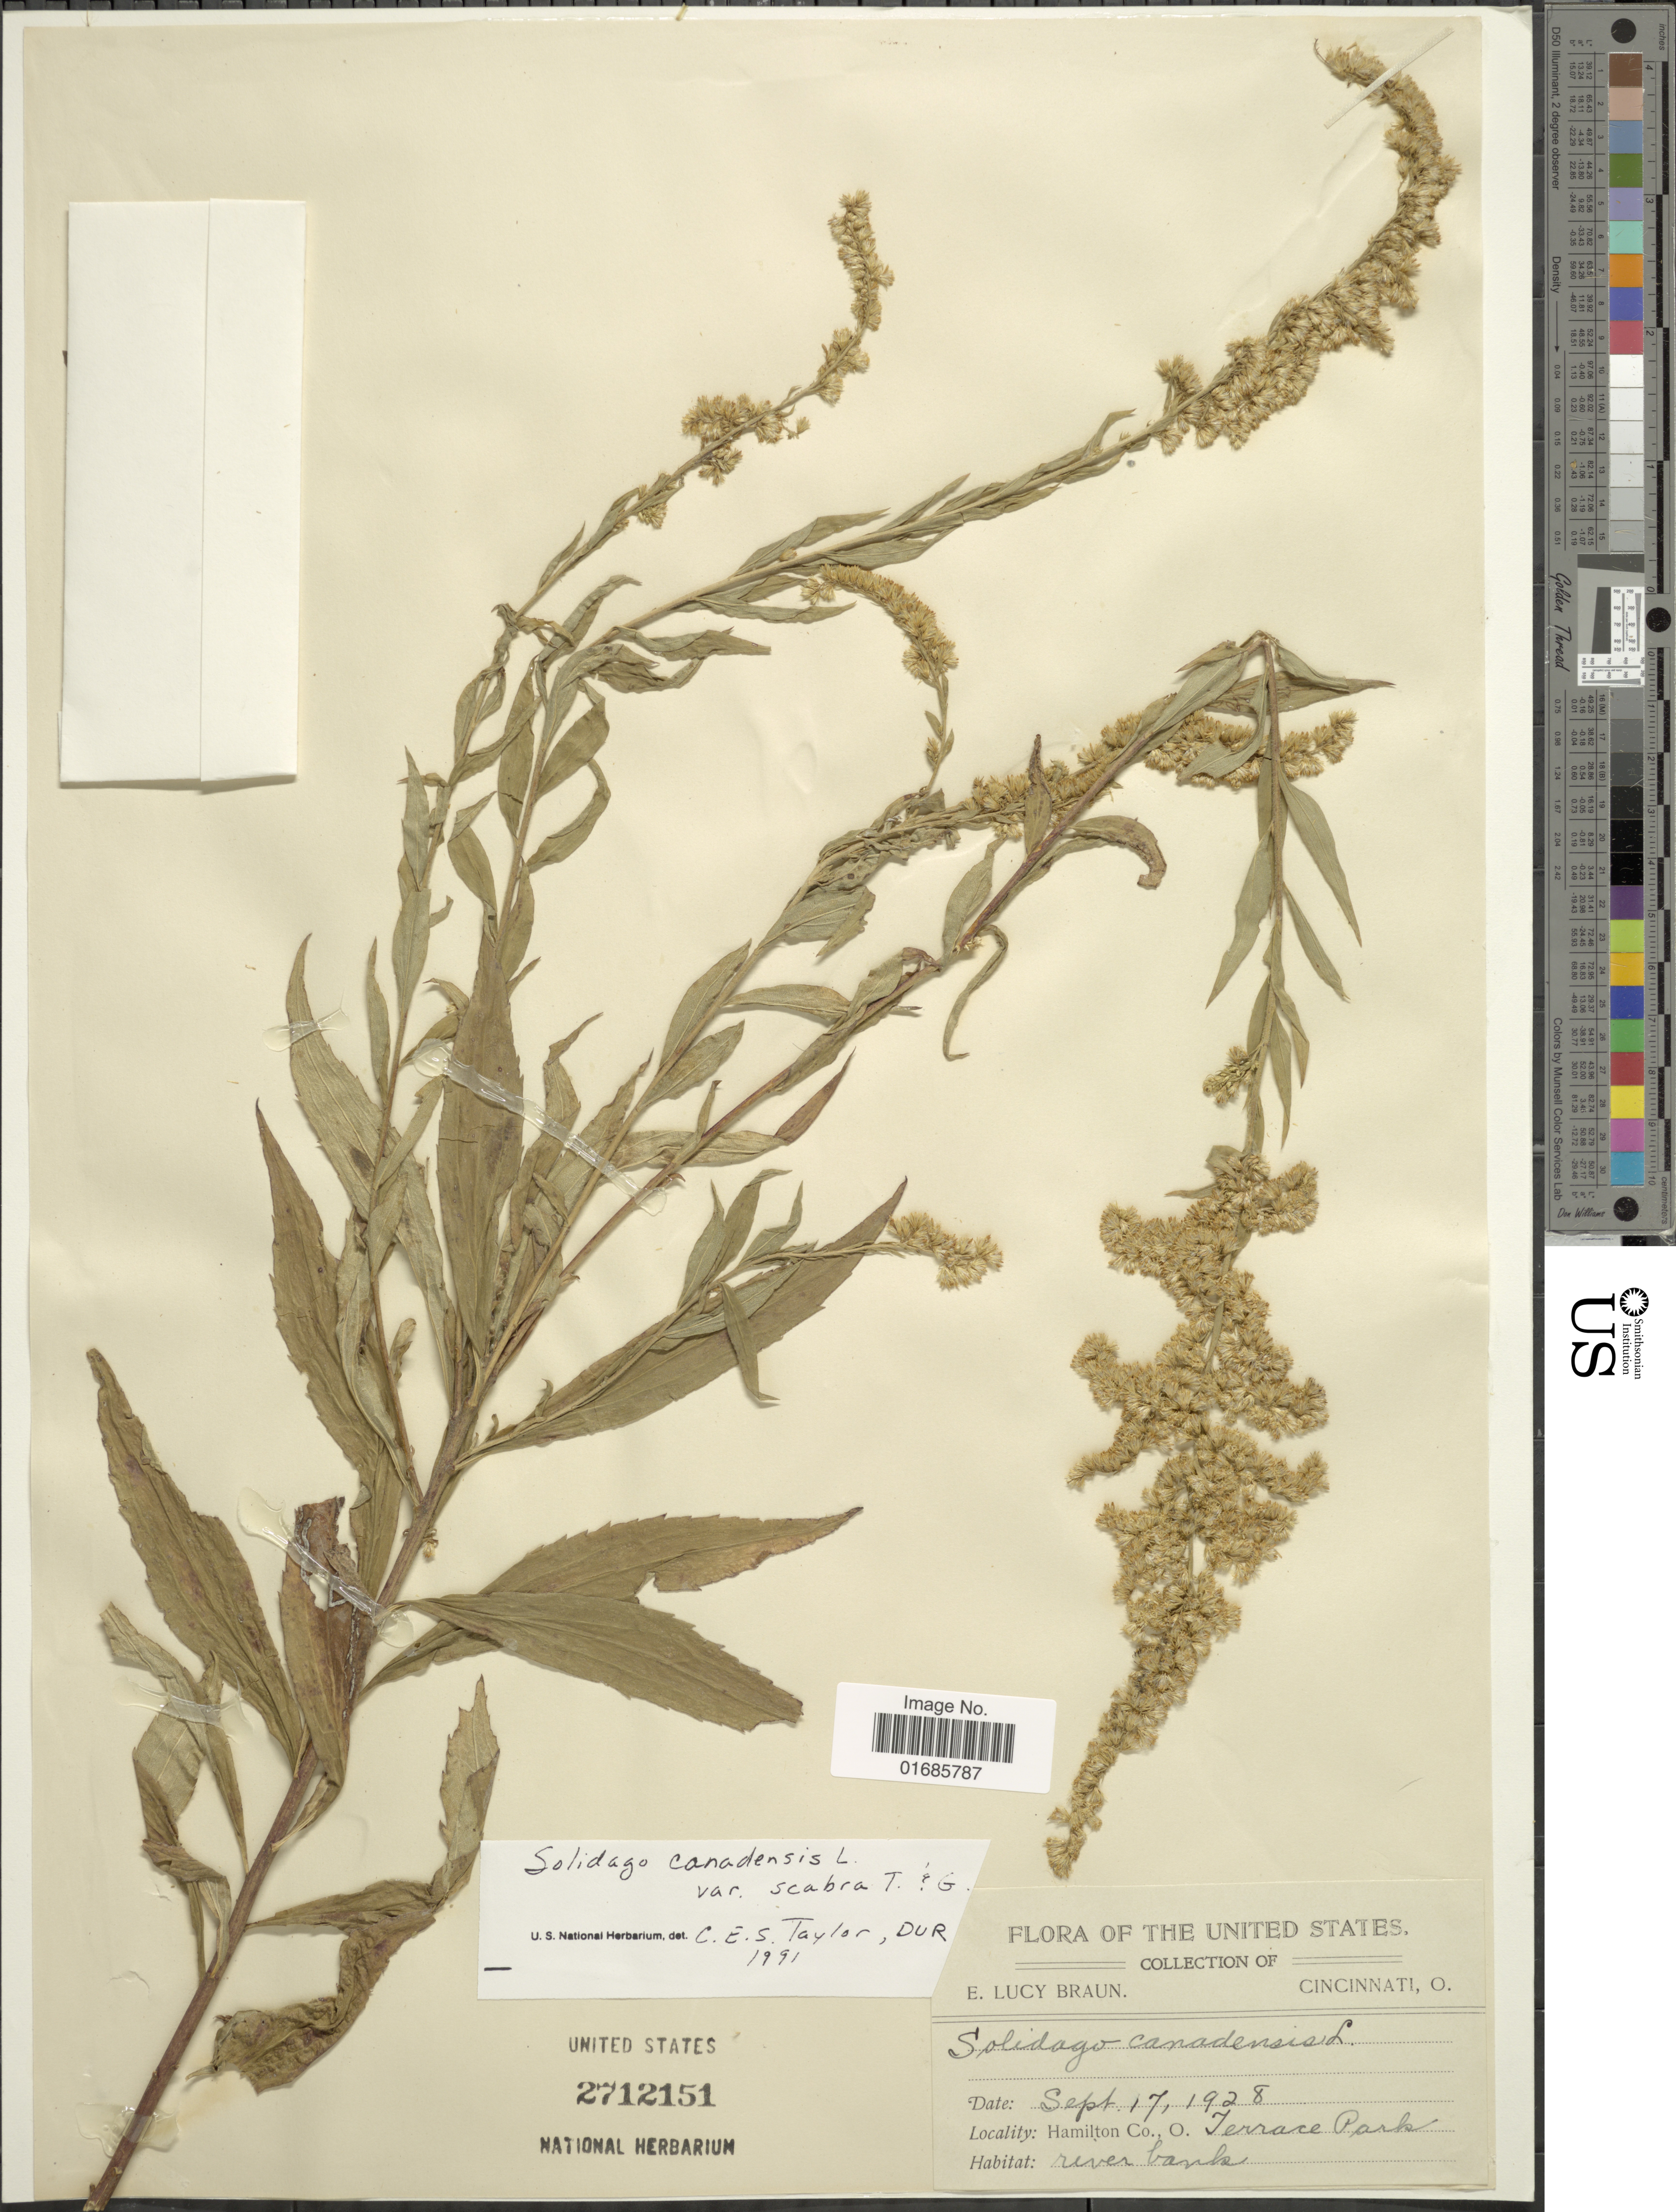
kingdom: Plantae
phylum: Tracheophyta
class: Magnoliopsida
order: Asterales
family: Asteraceae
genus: Solidago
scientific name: Solidago canadensis var. scabra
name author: (Muhl. ex Willd.) Torr. & A. Gray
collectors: E. L. Braun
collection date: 1928-09-17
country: United States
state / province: Ohio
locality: Hamilton Co., O., Terrace Park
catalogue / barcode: US 2712151